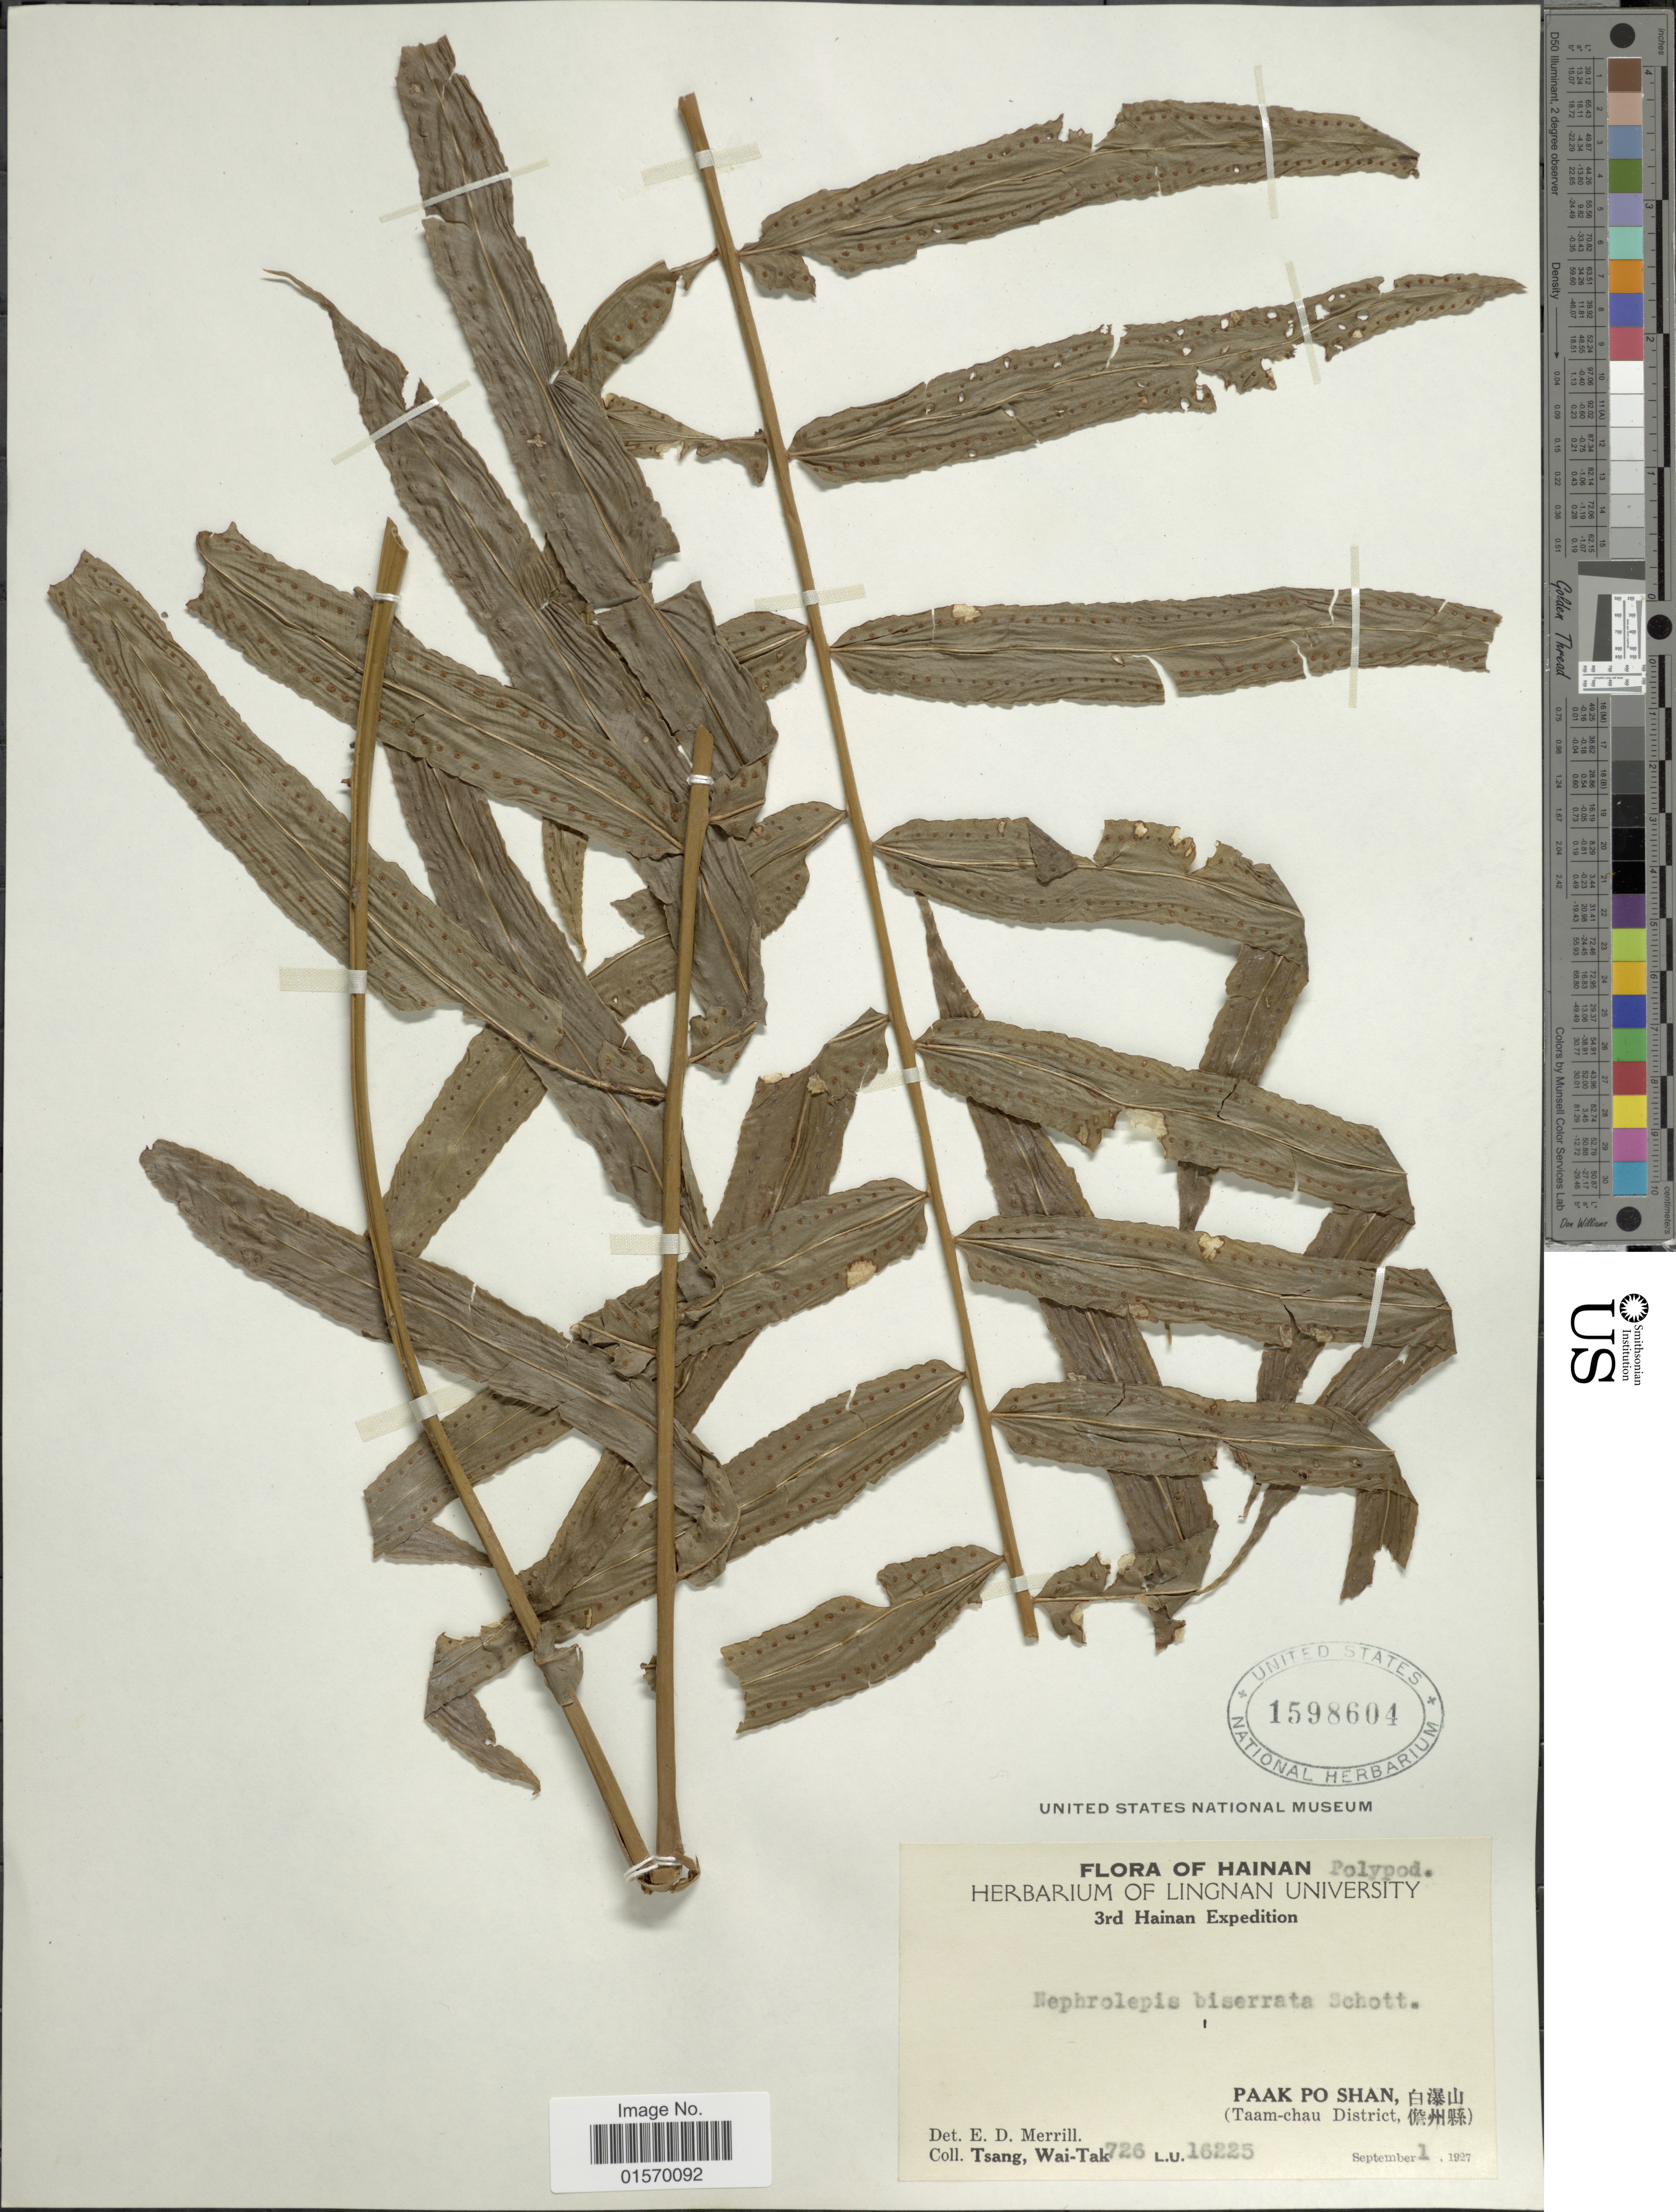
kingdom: Plantae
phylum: Tracheophyta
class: Polypodiopsida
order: Polypodiales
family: Nephrolepidaceae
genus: Nephrolepis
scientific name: Nephrolepis biserrata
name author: (Sw.) Schott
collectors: W. T. Tsang & L. Tsang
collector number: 726/16225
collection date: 1927-09-01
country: China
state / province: Hainan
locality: Paak Po Shan, (Taam-chau District)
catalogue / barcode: US 1598604